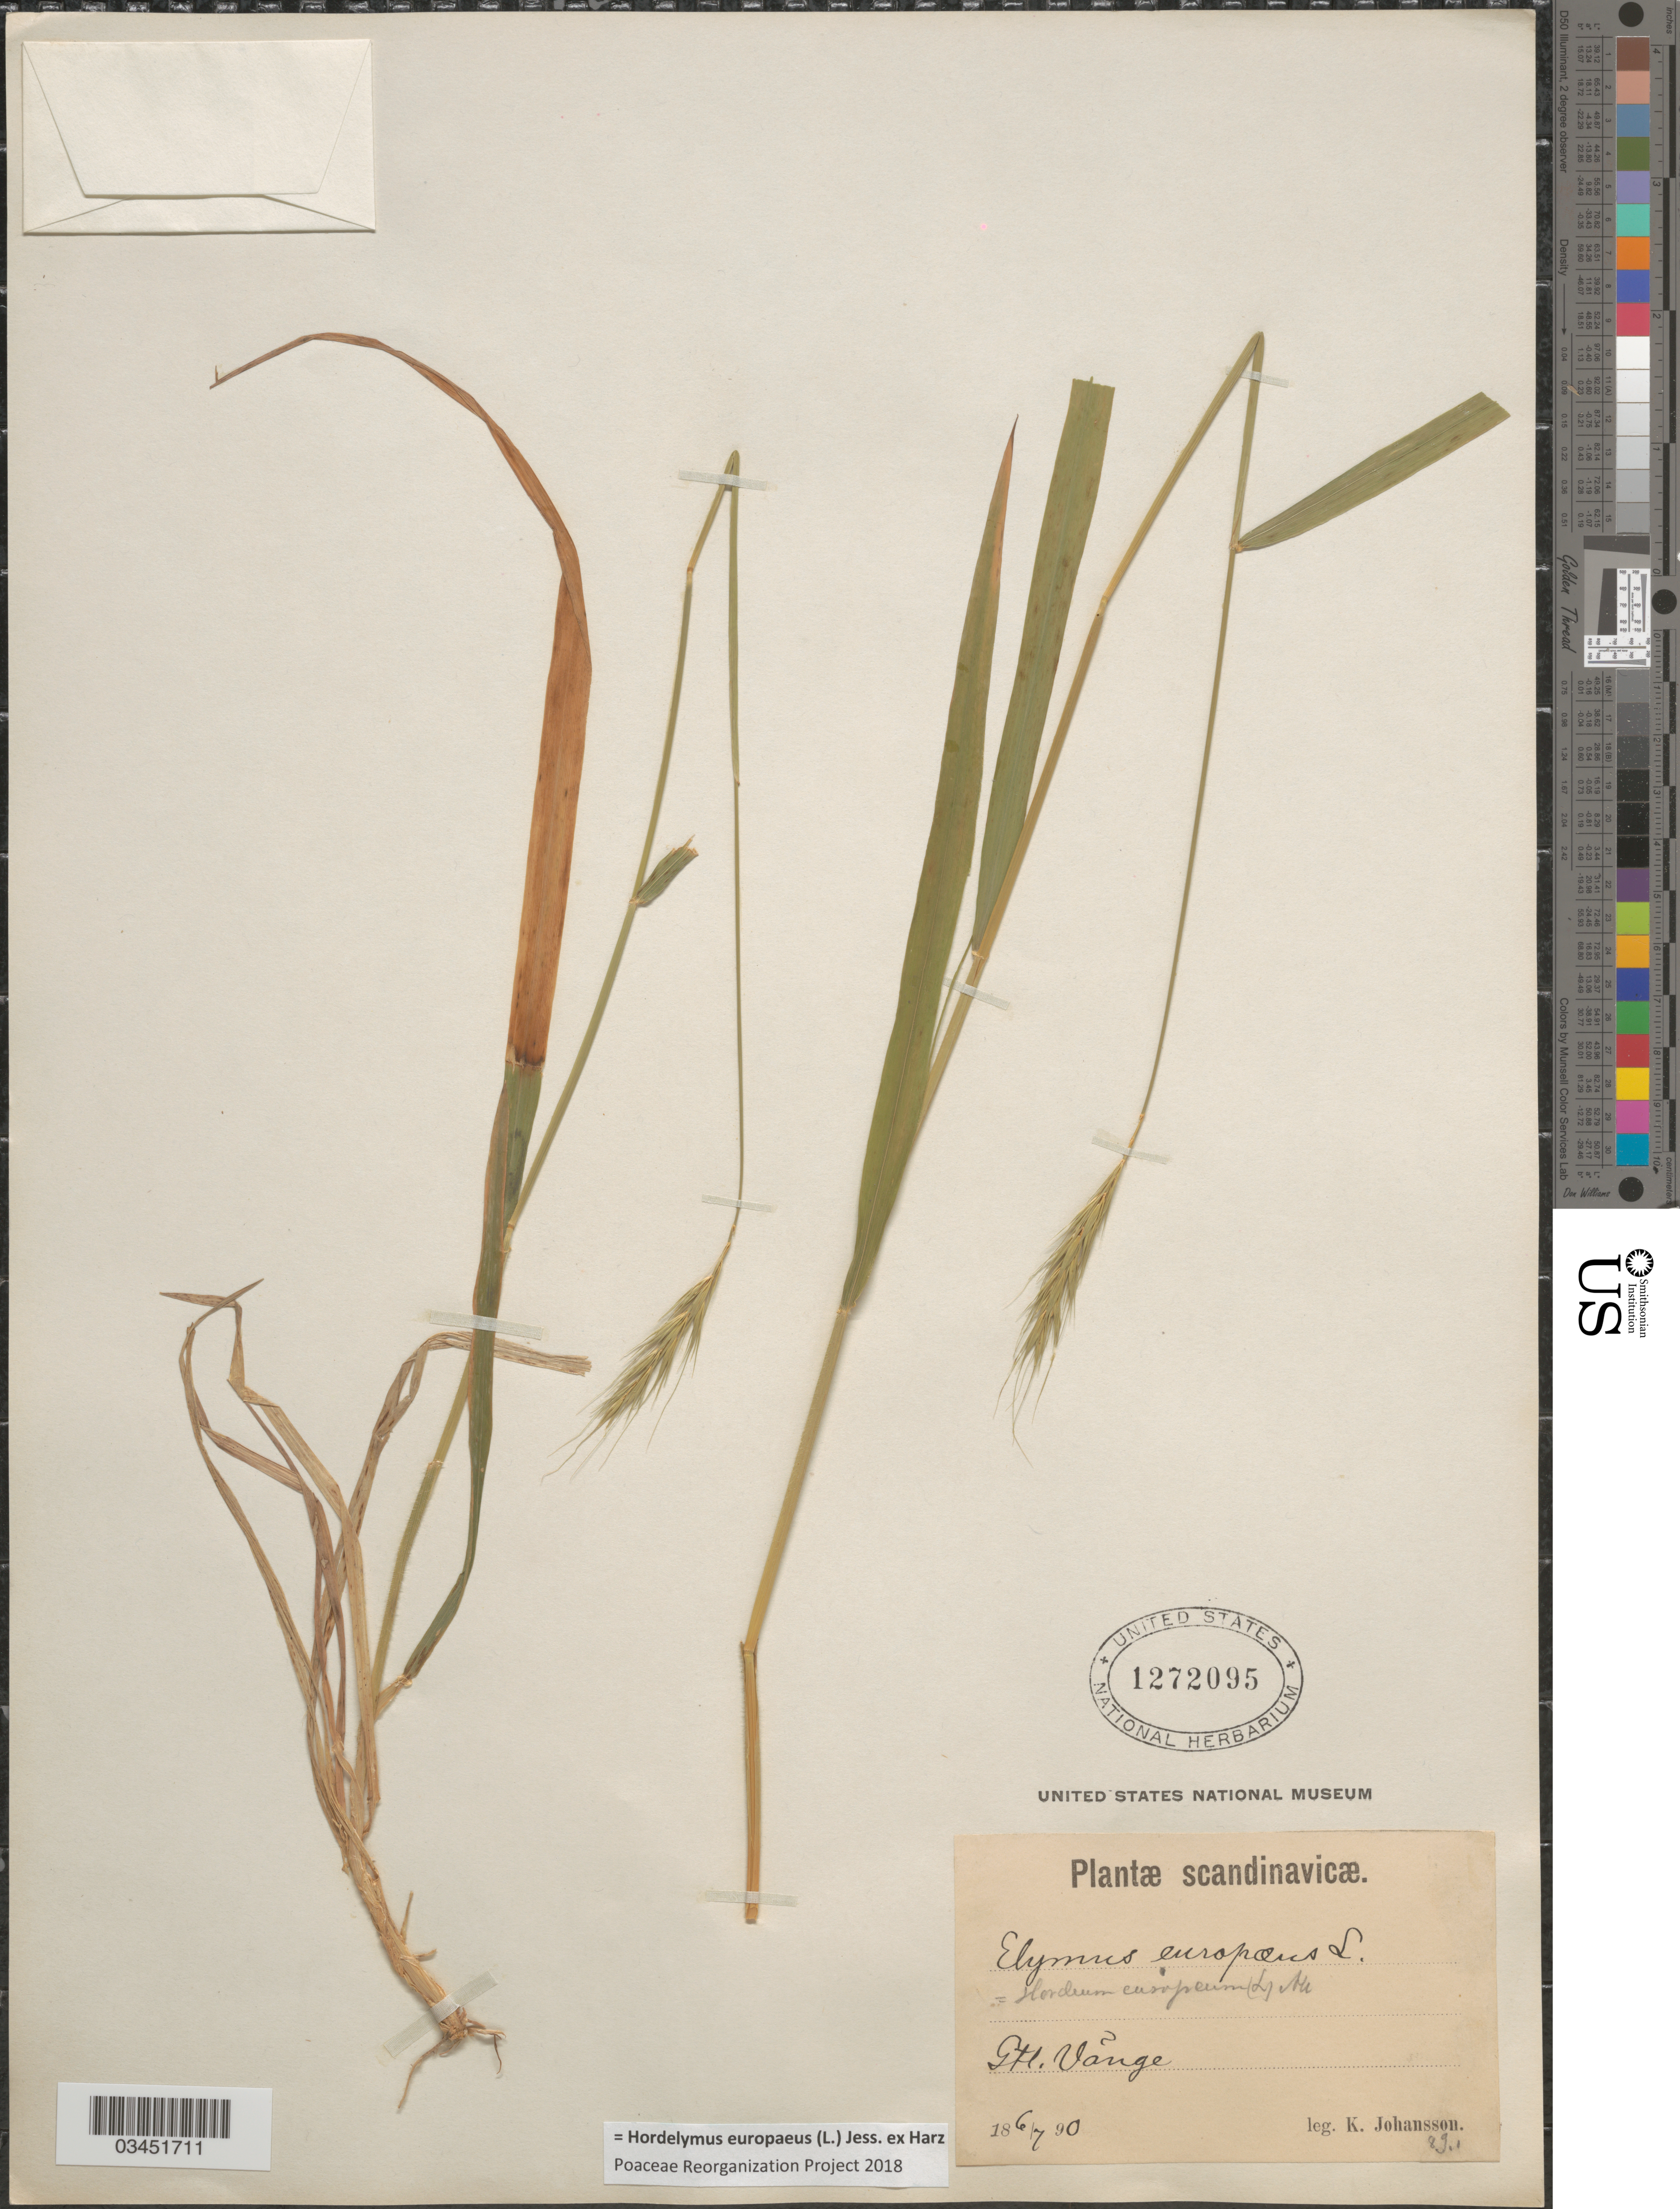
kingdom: Plantae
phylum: Tracheophyta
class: Liliopsida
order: Poales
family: Poaceae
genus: Hordelymus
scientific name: Hordelymus europaeus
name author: (L.) Jess. ex Harz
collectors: K. Johansson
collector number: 29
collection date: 1890-07-06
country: Sweden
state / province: Gotland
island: Gotland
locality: Scandinavicæ. Gtl. Vãnge.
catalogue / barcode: US 1272095